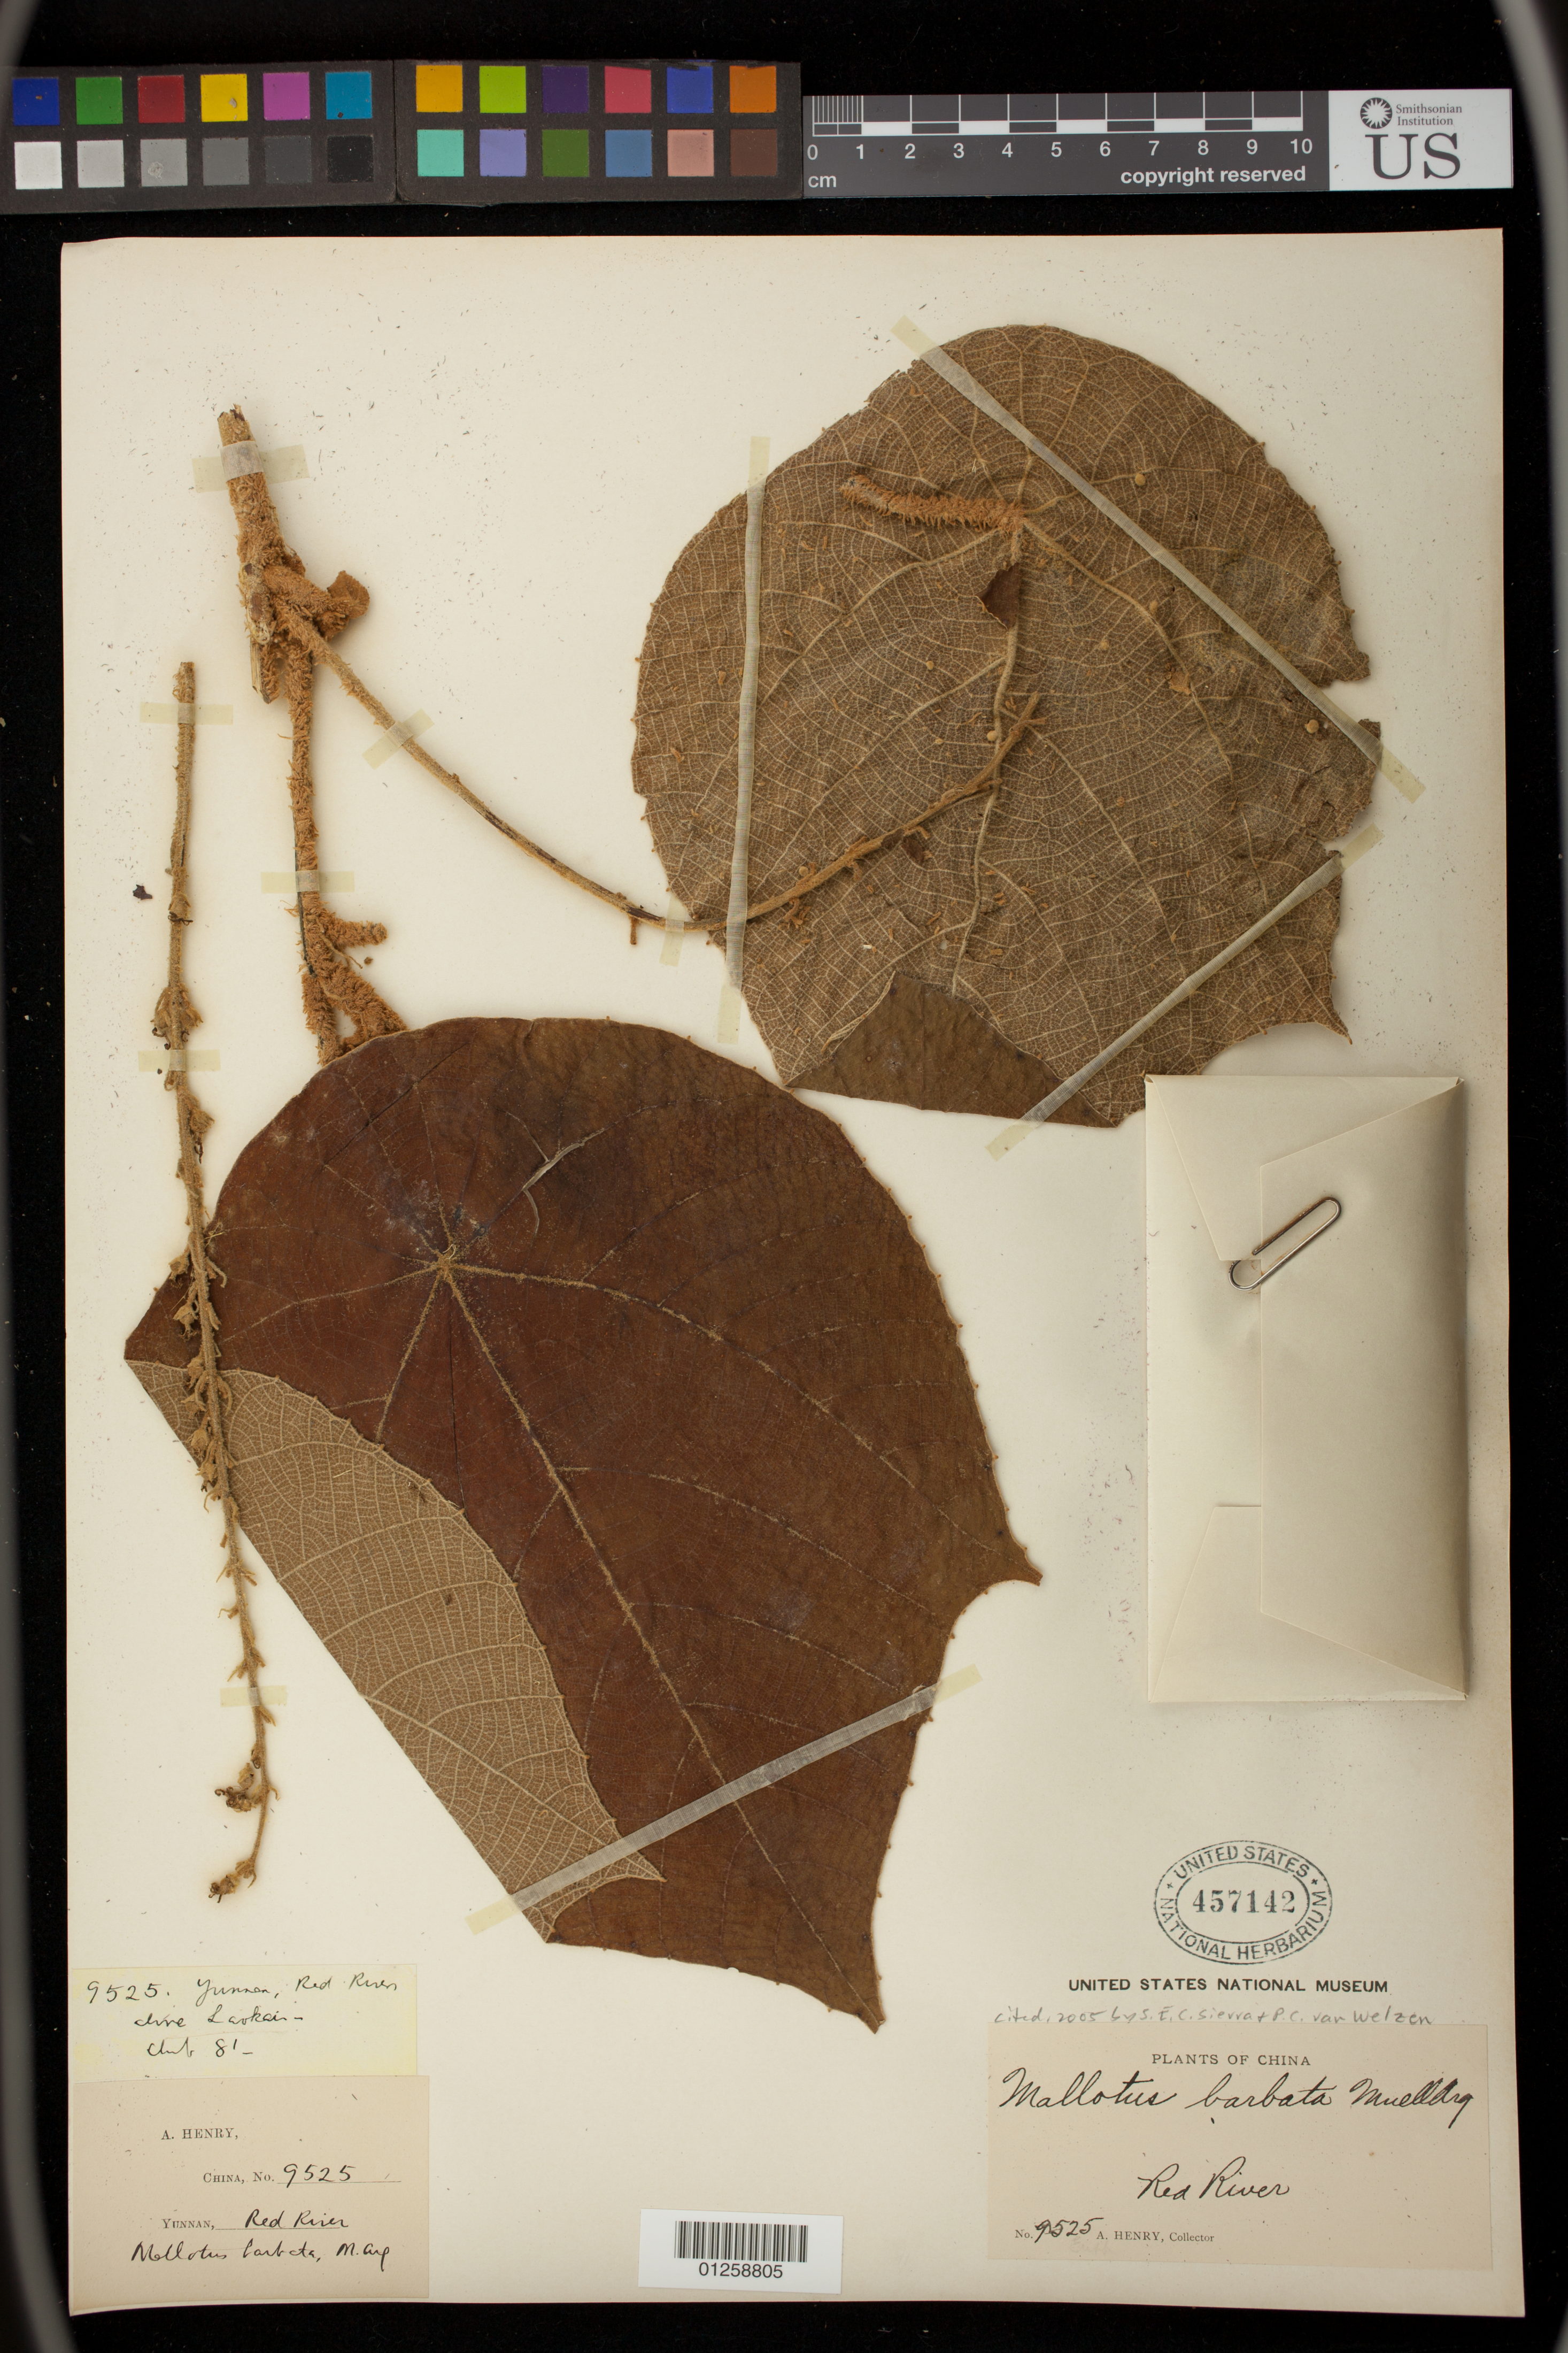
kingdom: Plantae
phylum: Tracheophyta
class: Magnoliopsida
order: Malpighiales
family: Euphorbiaceae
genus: Mallotus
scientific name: Mallotus barbatus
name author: Müll. Arg.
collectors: A. Henry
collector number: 9525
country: China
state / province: Yunnan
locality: Red River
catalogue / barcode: US 457142